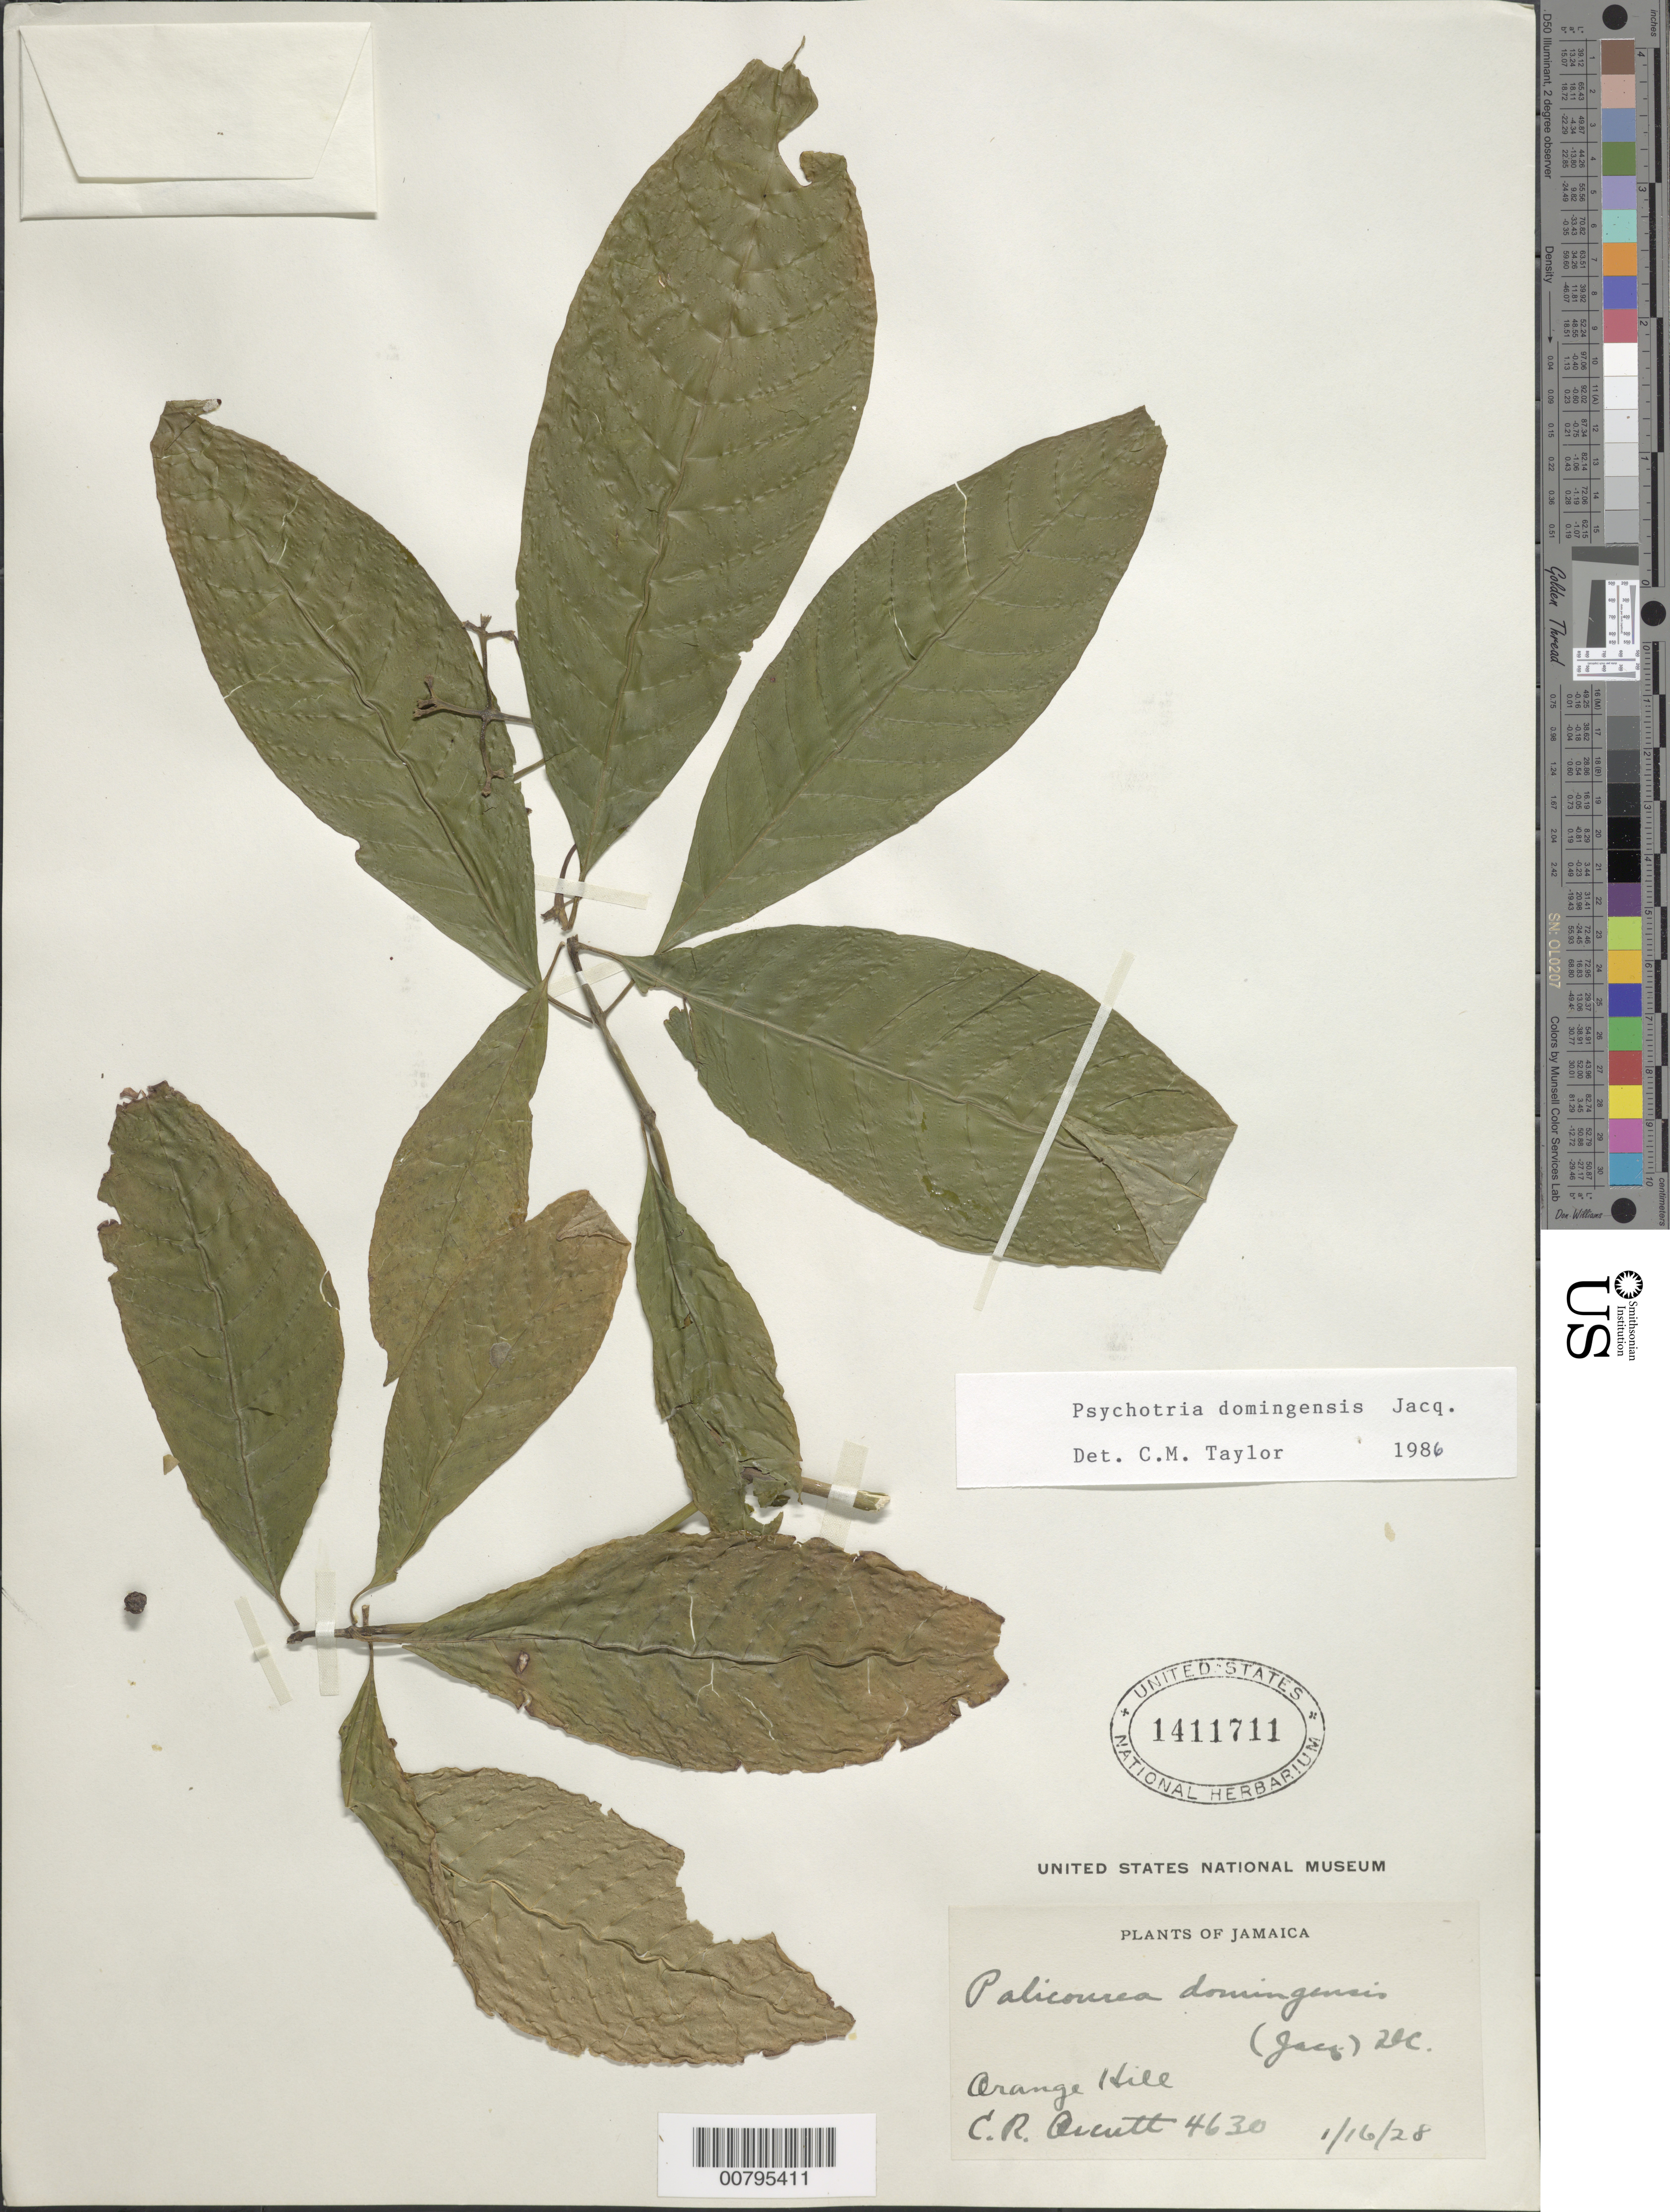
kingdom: Plantae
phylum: Tracheophyta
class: Magnoliopsida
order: Gentianales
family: Rubiaceae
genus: Psychotria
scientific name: Psychotria domingensis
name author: Jacq.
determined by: Taylor, Charlotte M.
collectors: C. R. Orcutt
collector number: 4630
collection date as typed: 16 Jan 1928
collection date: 1928-01-16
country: Jamaica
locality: Orange Hill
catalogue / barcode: US 1411711